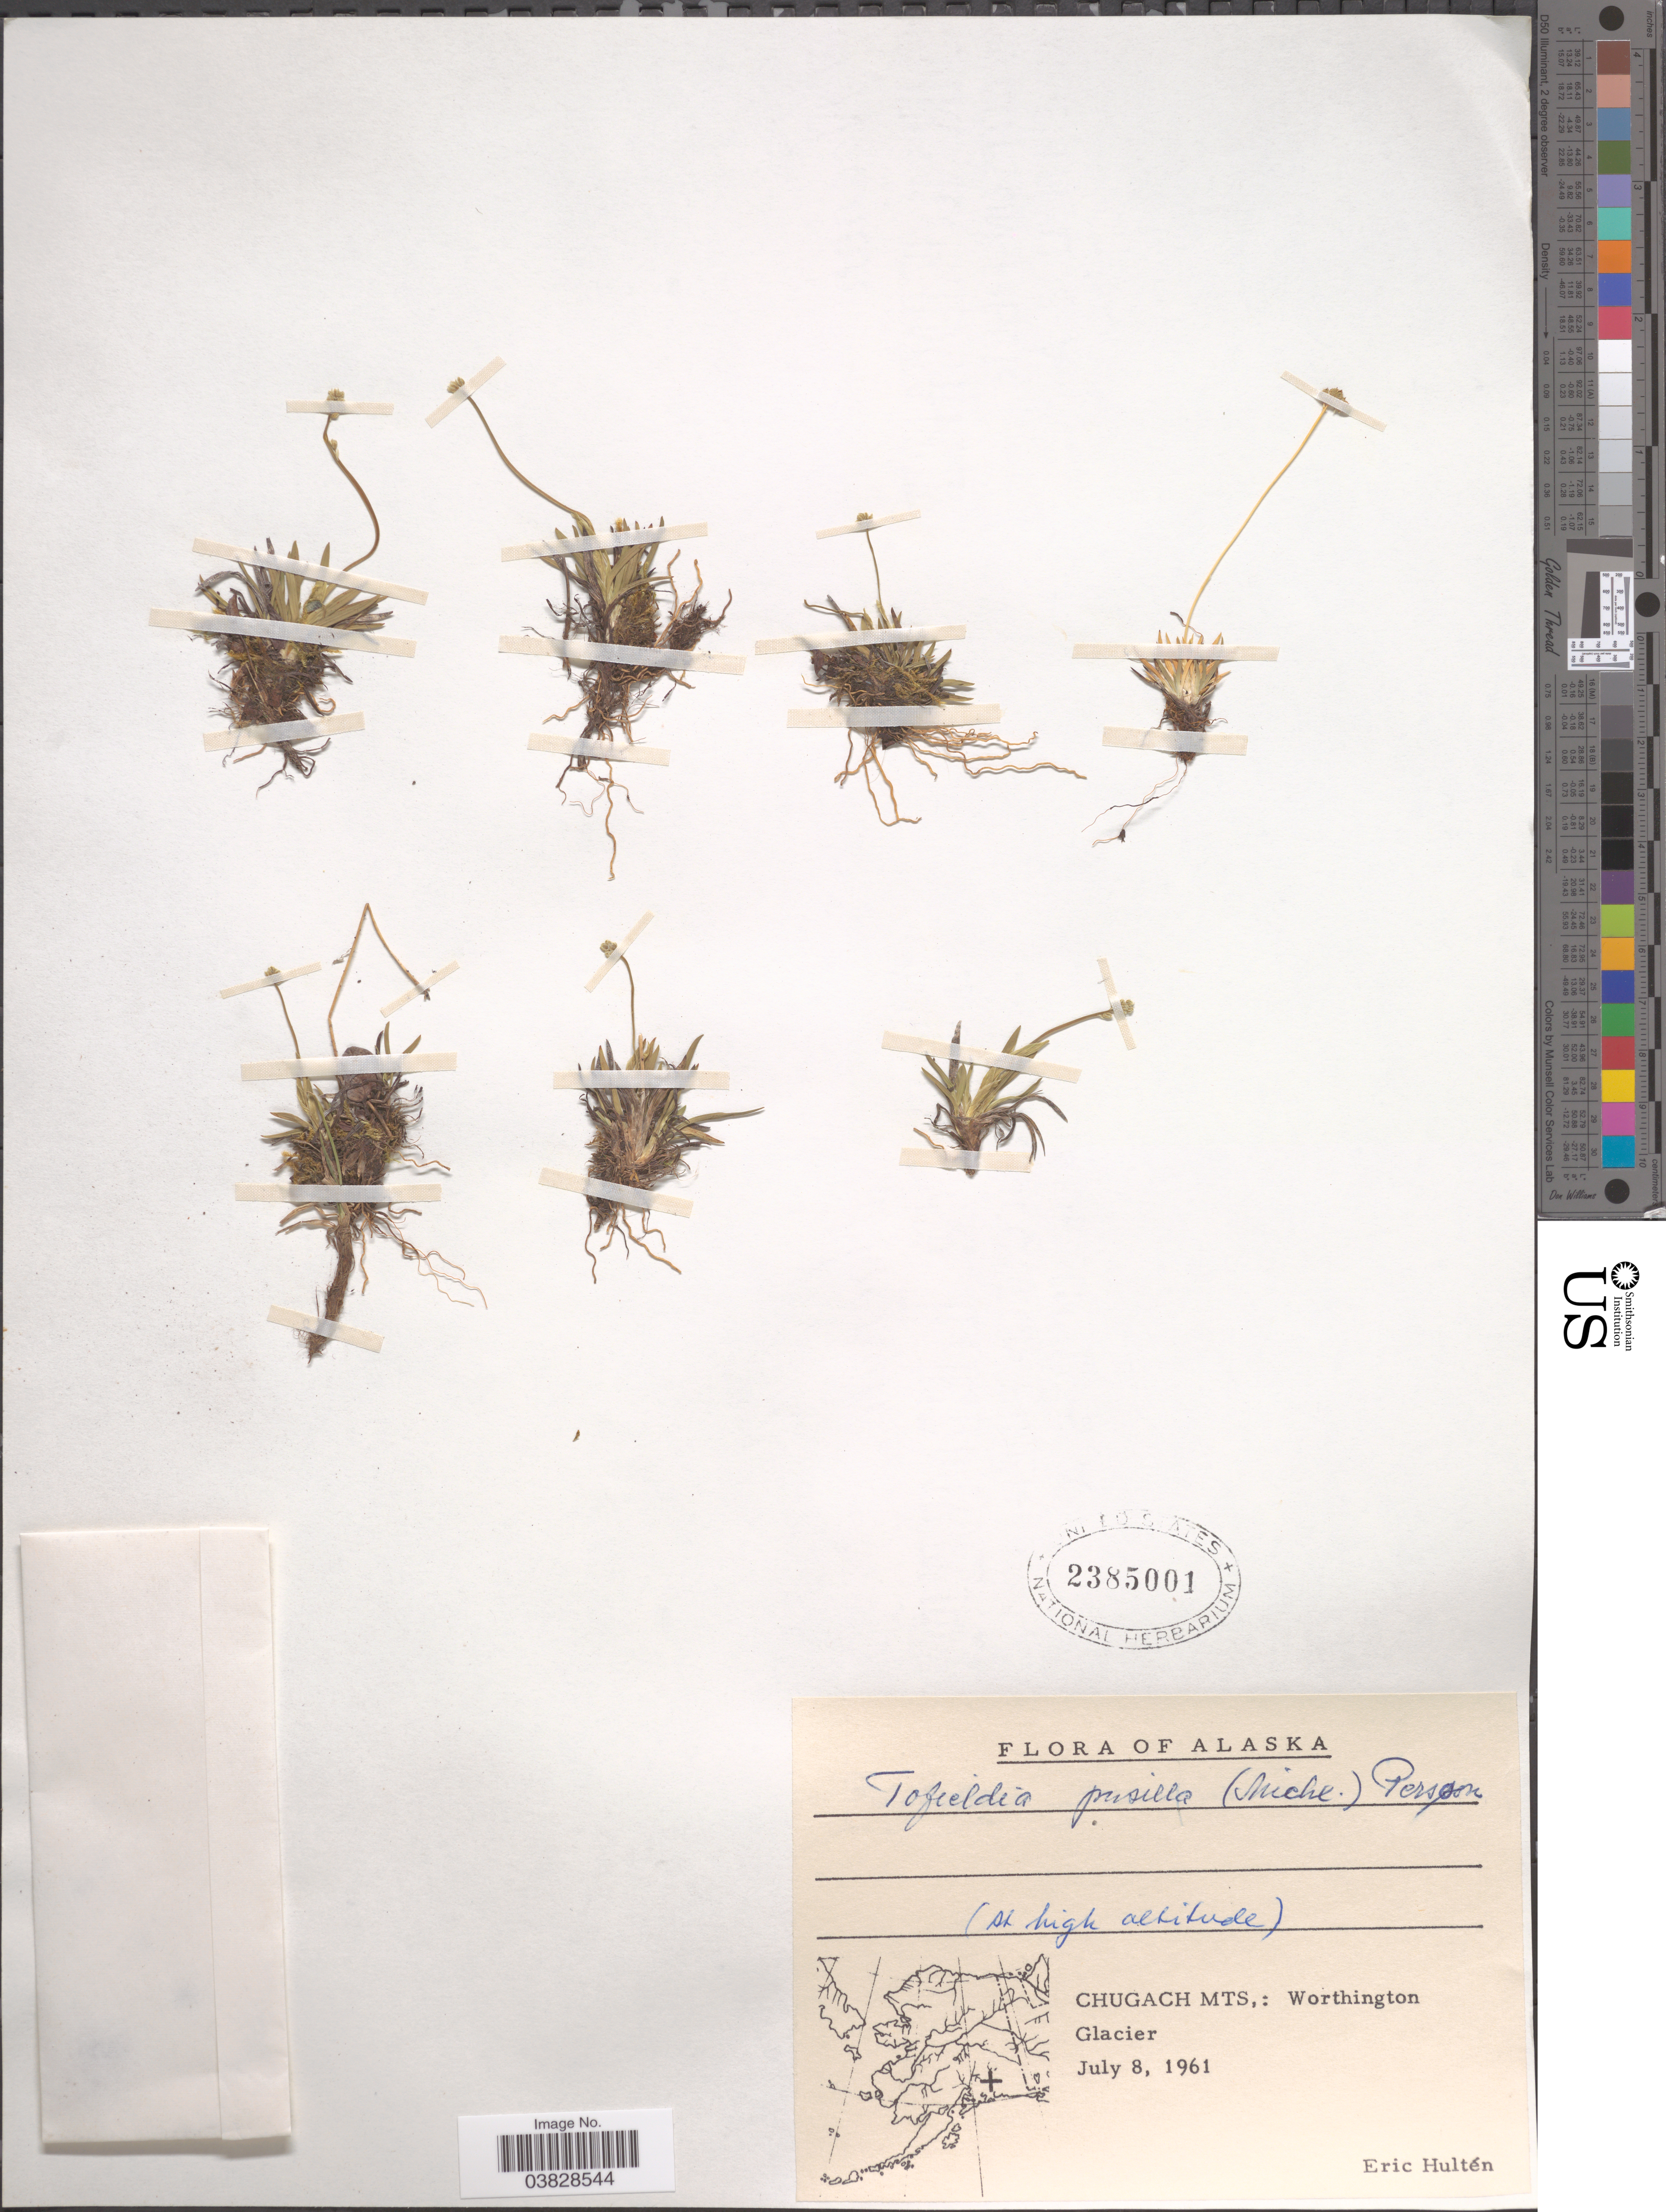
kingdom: Plantae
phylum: Tracheophyta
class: Liliopsida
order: Alismatales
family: Tofieldiaceae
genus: Tofieldia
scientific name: Tofieldia pusilla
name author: (Michx.) Pers.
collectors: E. G. Hultén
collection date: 1961-07-08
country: United States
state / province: Alaska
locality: Chugach Mts,: Worthington Glacier.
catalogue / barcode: US 2385001